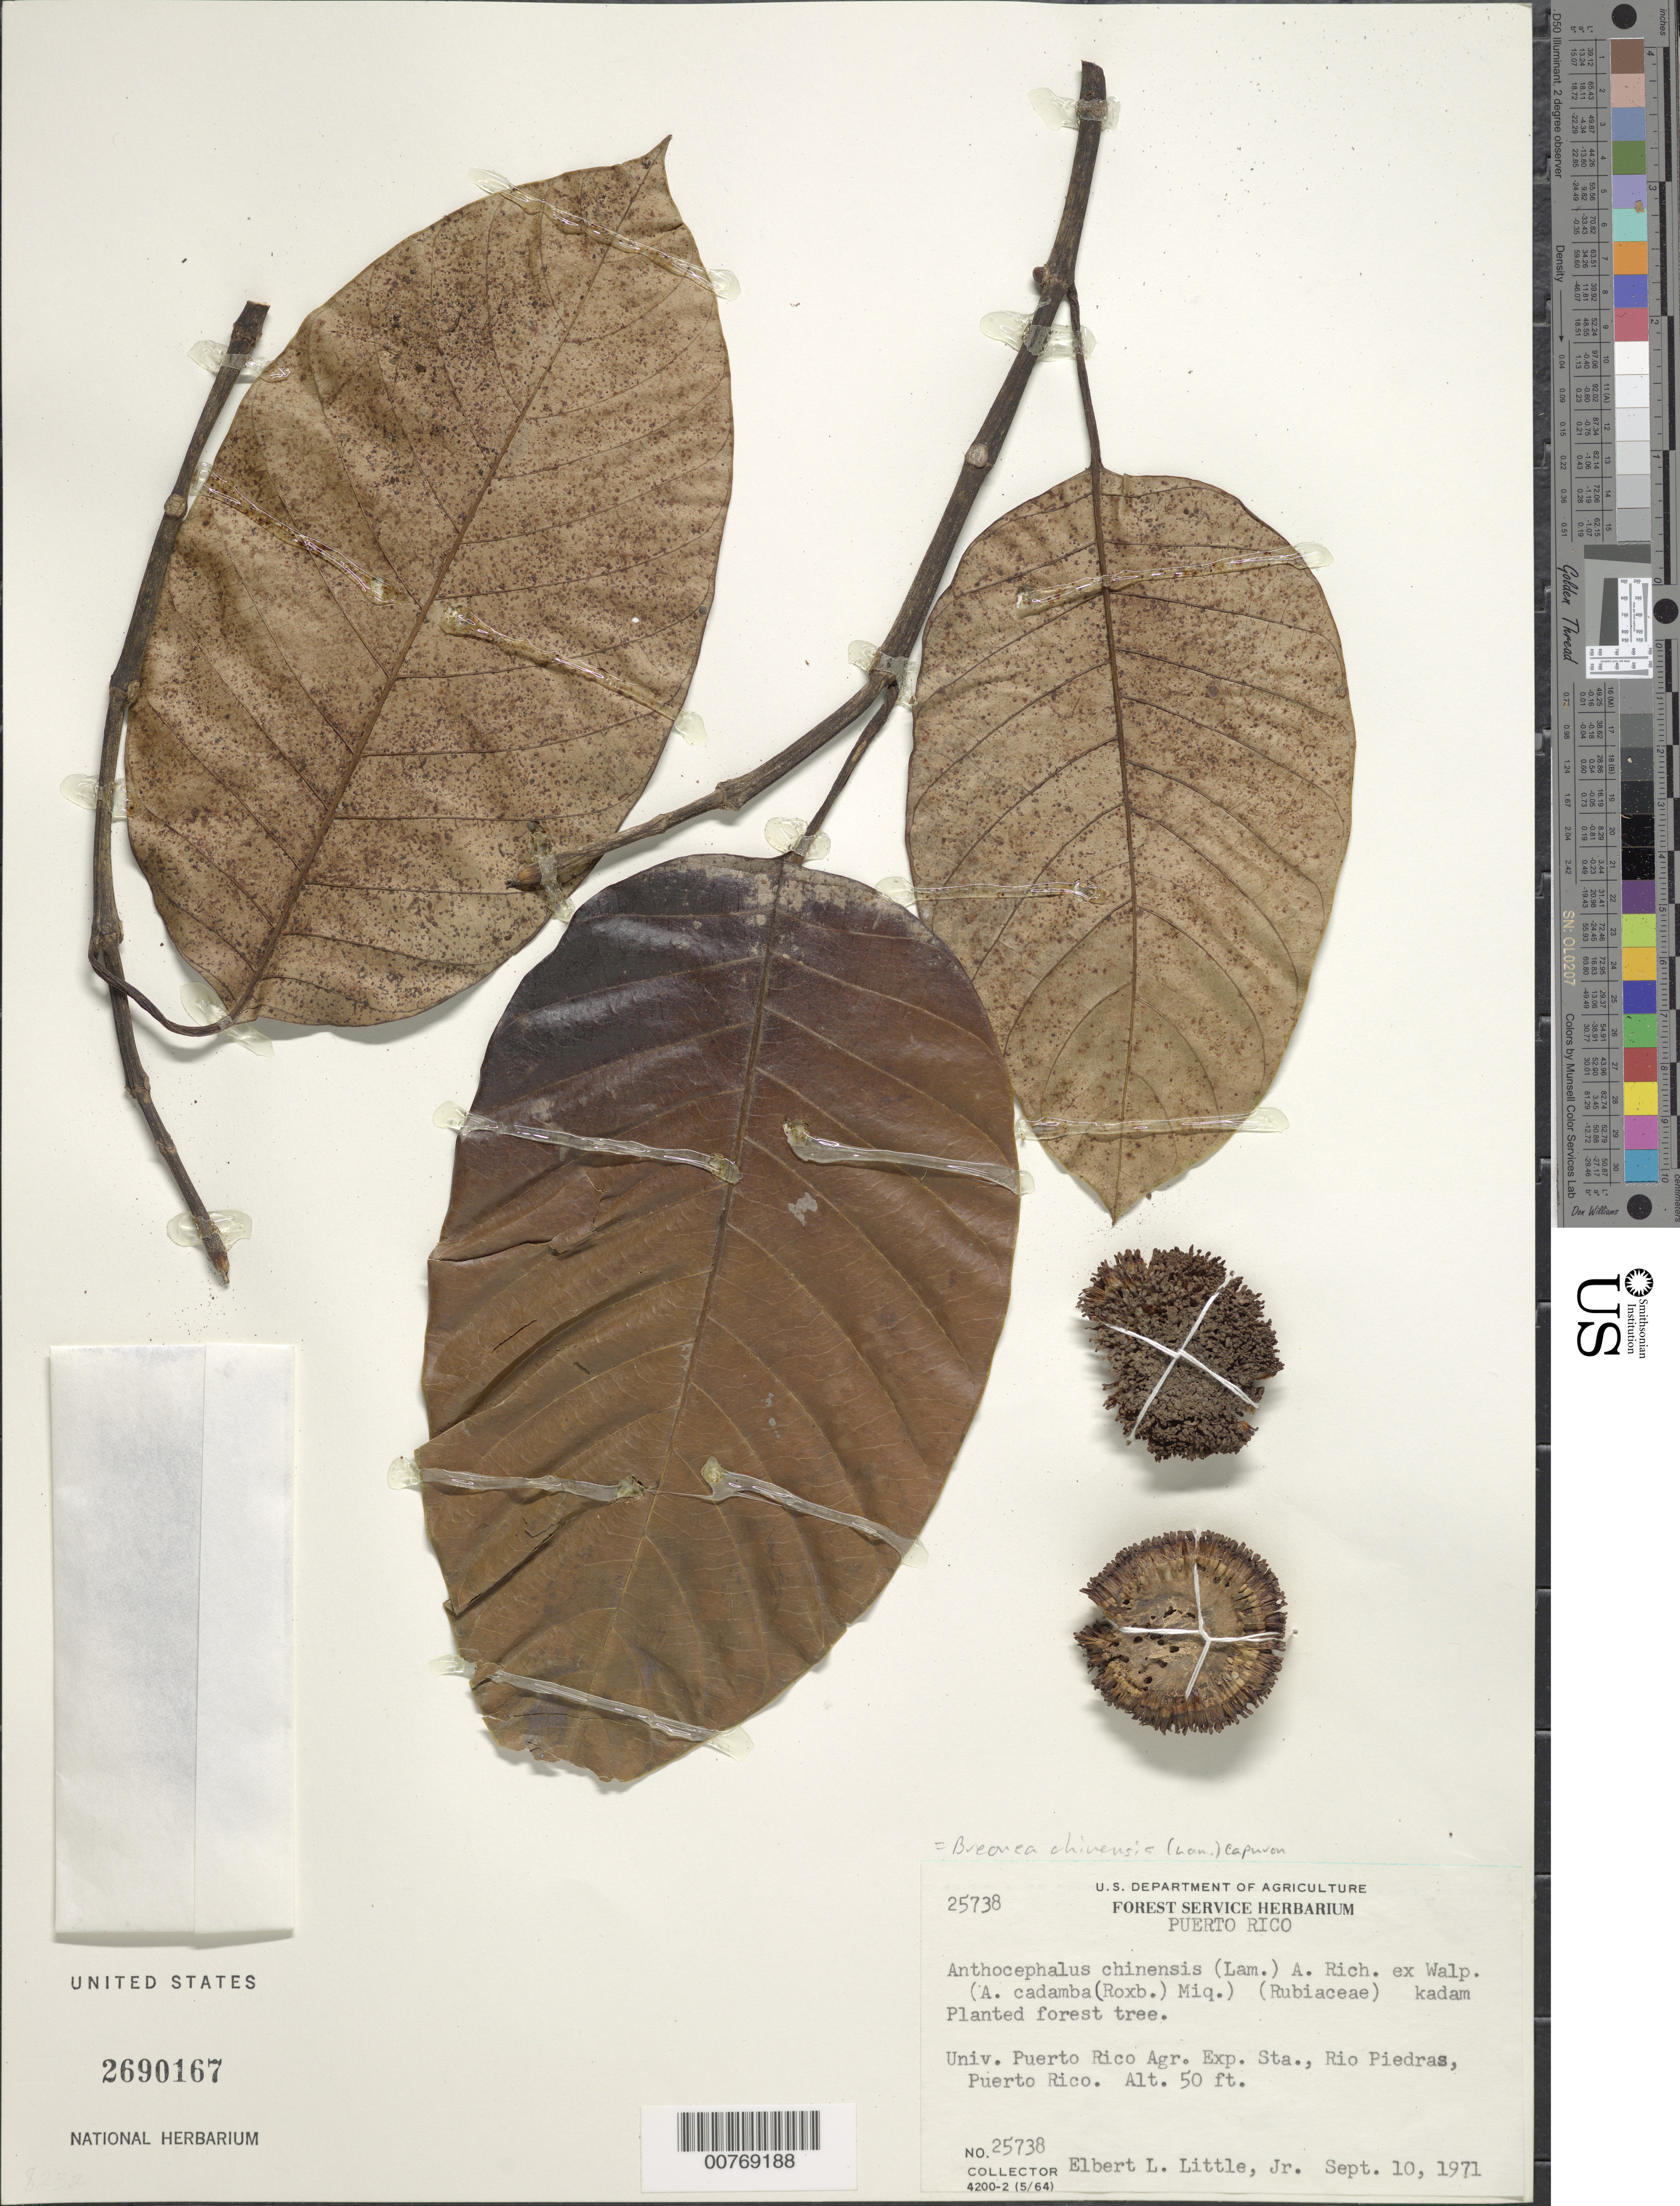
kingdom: Plantae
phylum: Tracheophyta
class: Magnoliopsida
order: Gentianales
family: Rubiaceae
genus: Neonauclea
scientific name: Neonauclea purpurea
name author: (Roxb.) Merr.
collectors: E. L. Little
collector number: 25738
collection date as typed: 10 Sep 1971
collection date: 1971-09-10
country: Puerto Rico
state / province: San Juan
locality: Univ. Puerto Rico Agr. Exp. Sta., Río Piedras, Puerto Rico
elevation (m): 15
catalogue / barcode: US 2690167